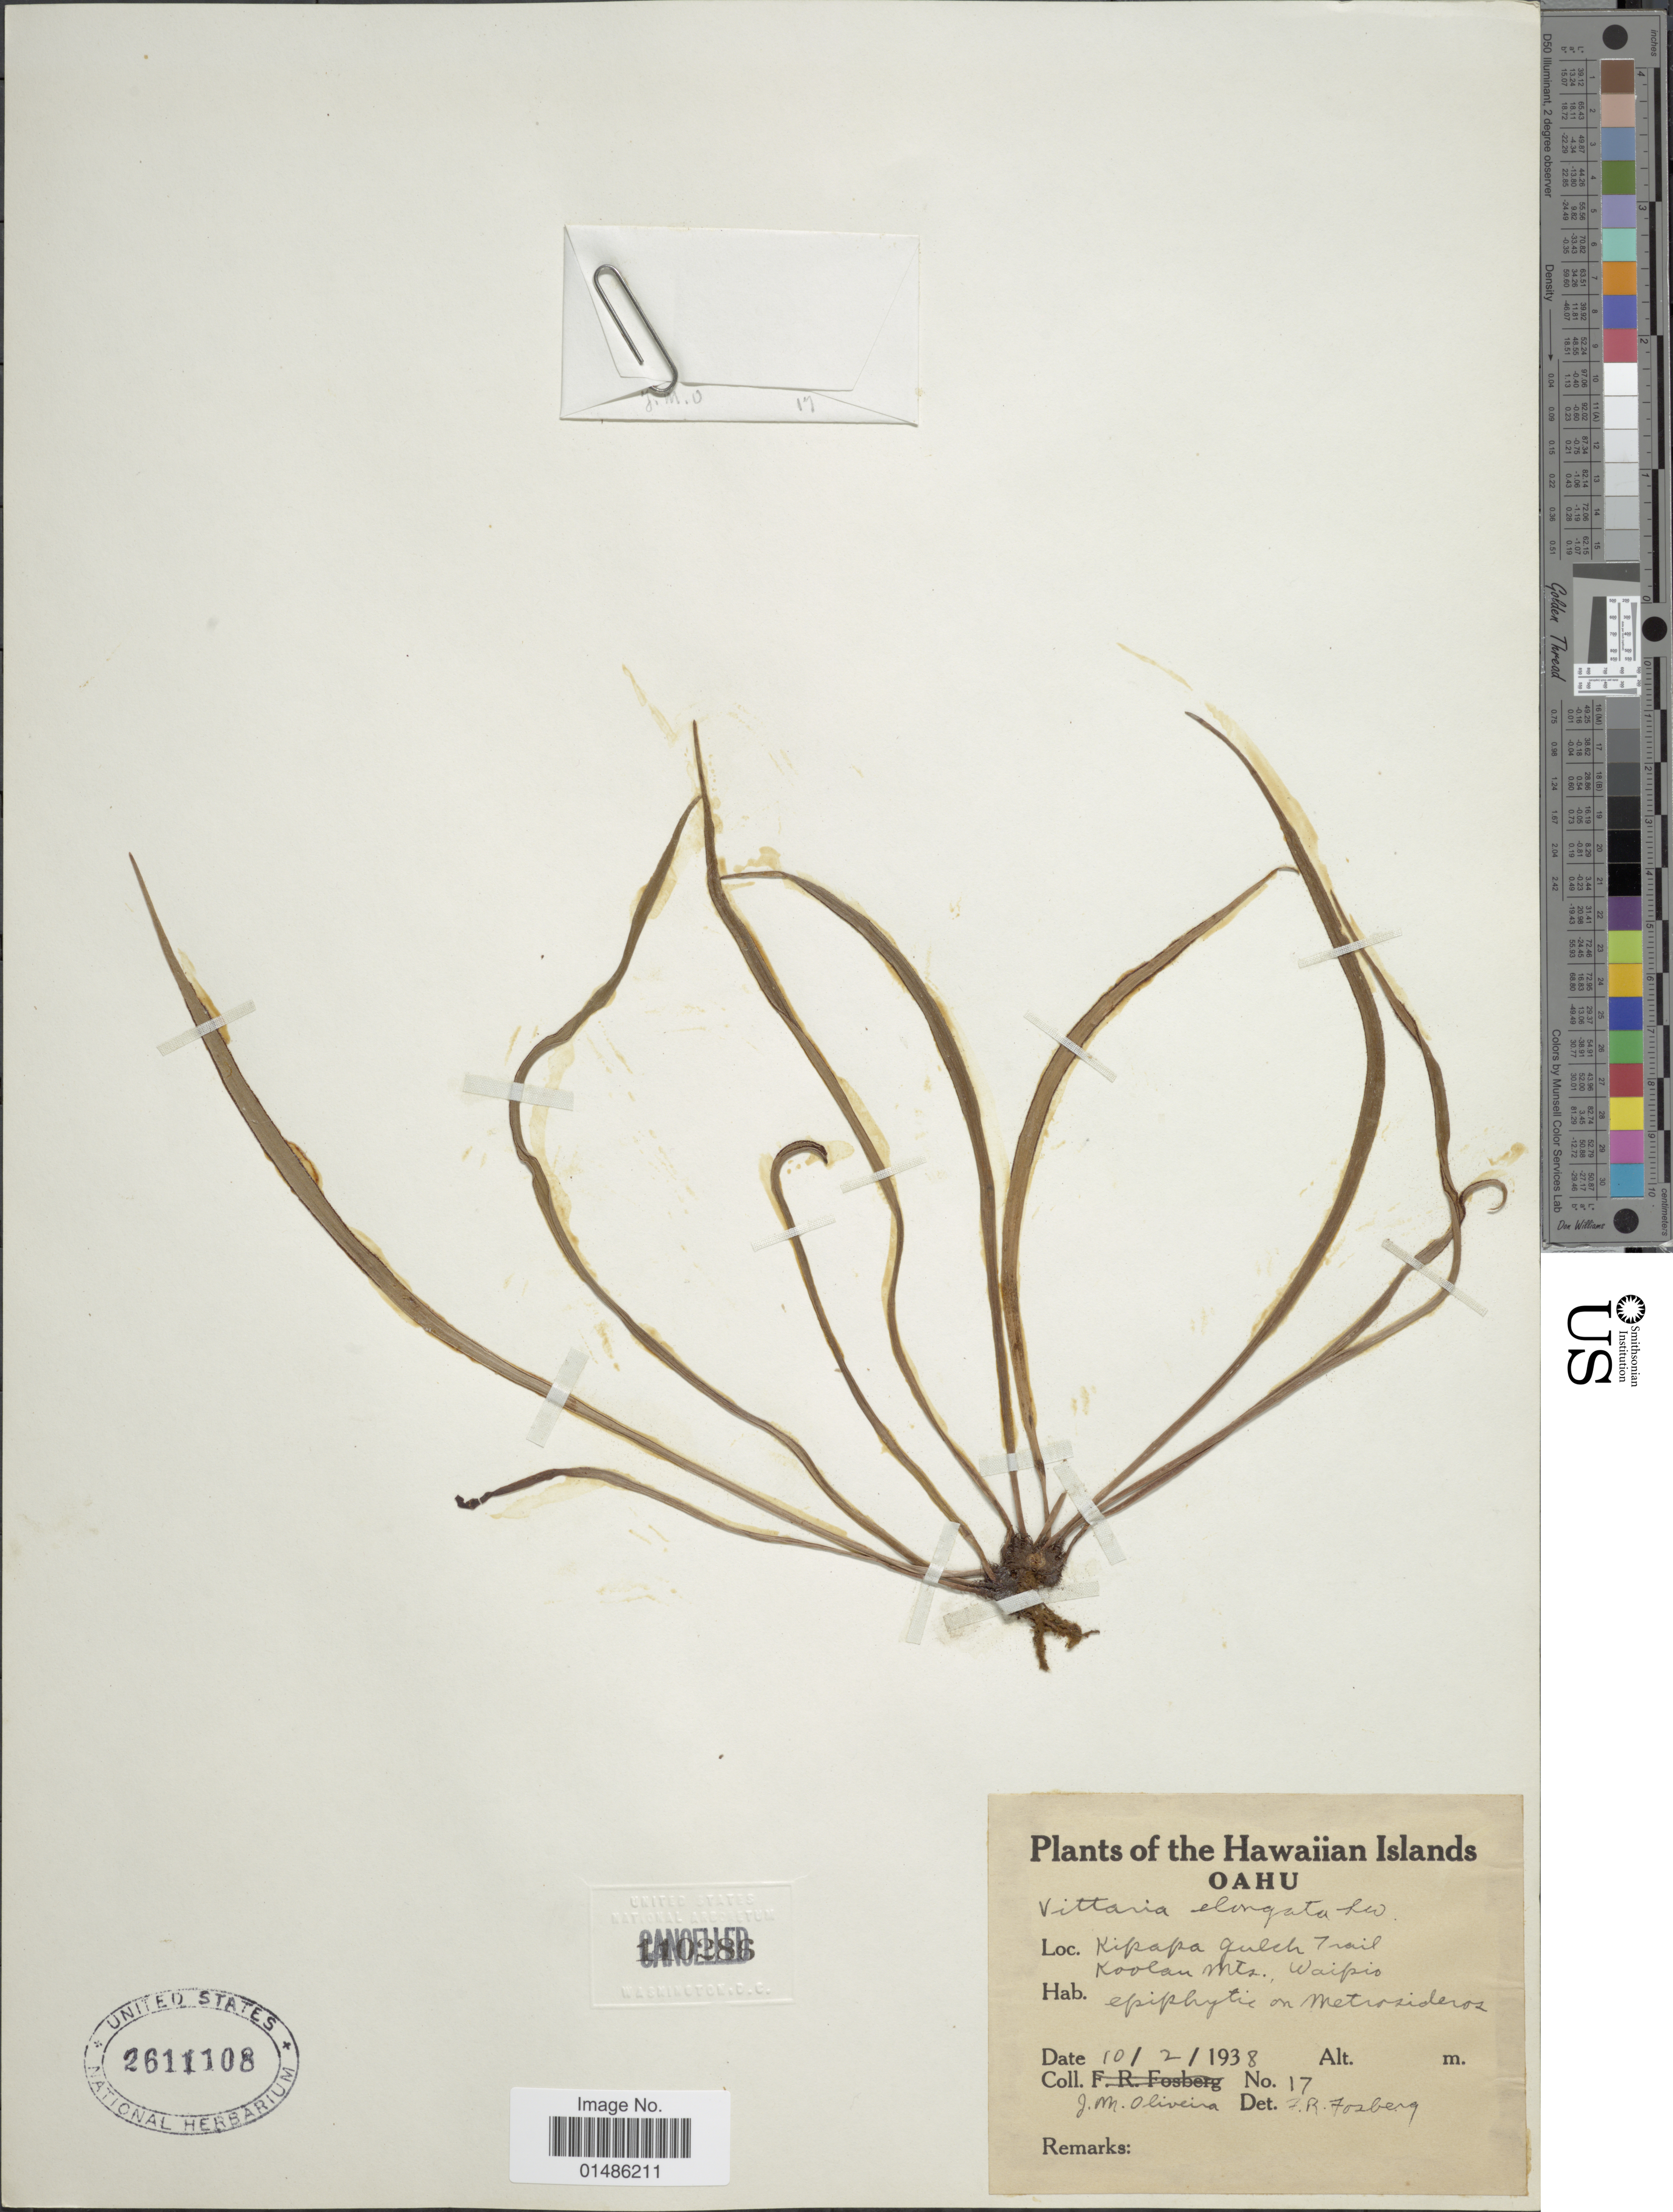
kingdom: Plantae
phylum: Tracheophyta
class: Polypodiopsida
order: Polypodiales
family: Pteridaceae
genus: Haplopteris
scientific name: Haplopteris elongata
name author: (Sw.) Crane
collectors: J. Oliveira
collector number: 17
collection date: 1938-02-10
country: United States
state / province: Hawaii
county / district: Honolulu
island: Oahu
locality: Hawaiian Islands. Kipapa Gulch Trail, Koolan Mts. Waipio.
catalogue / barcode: US 2611108